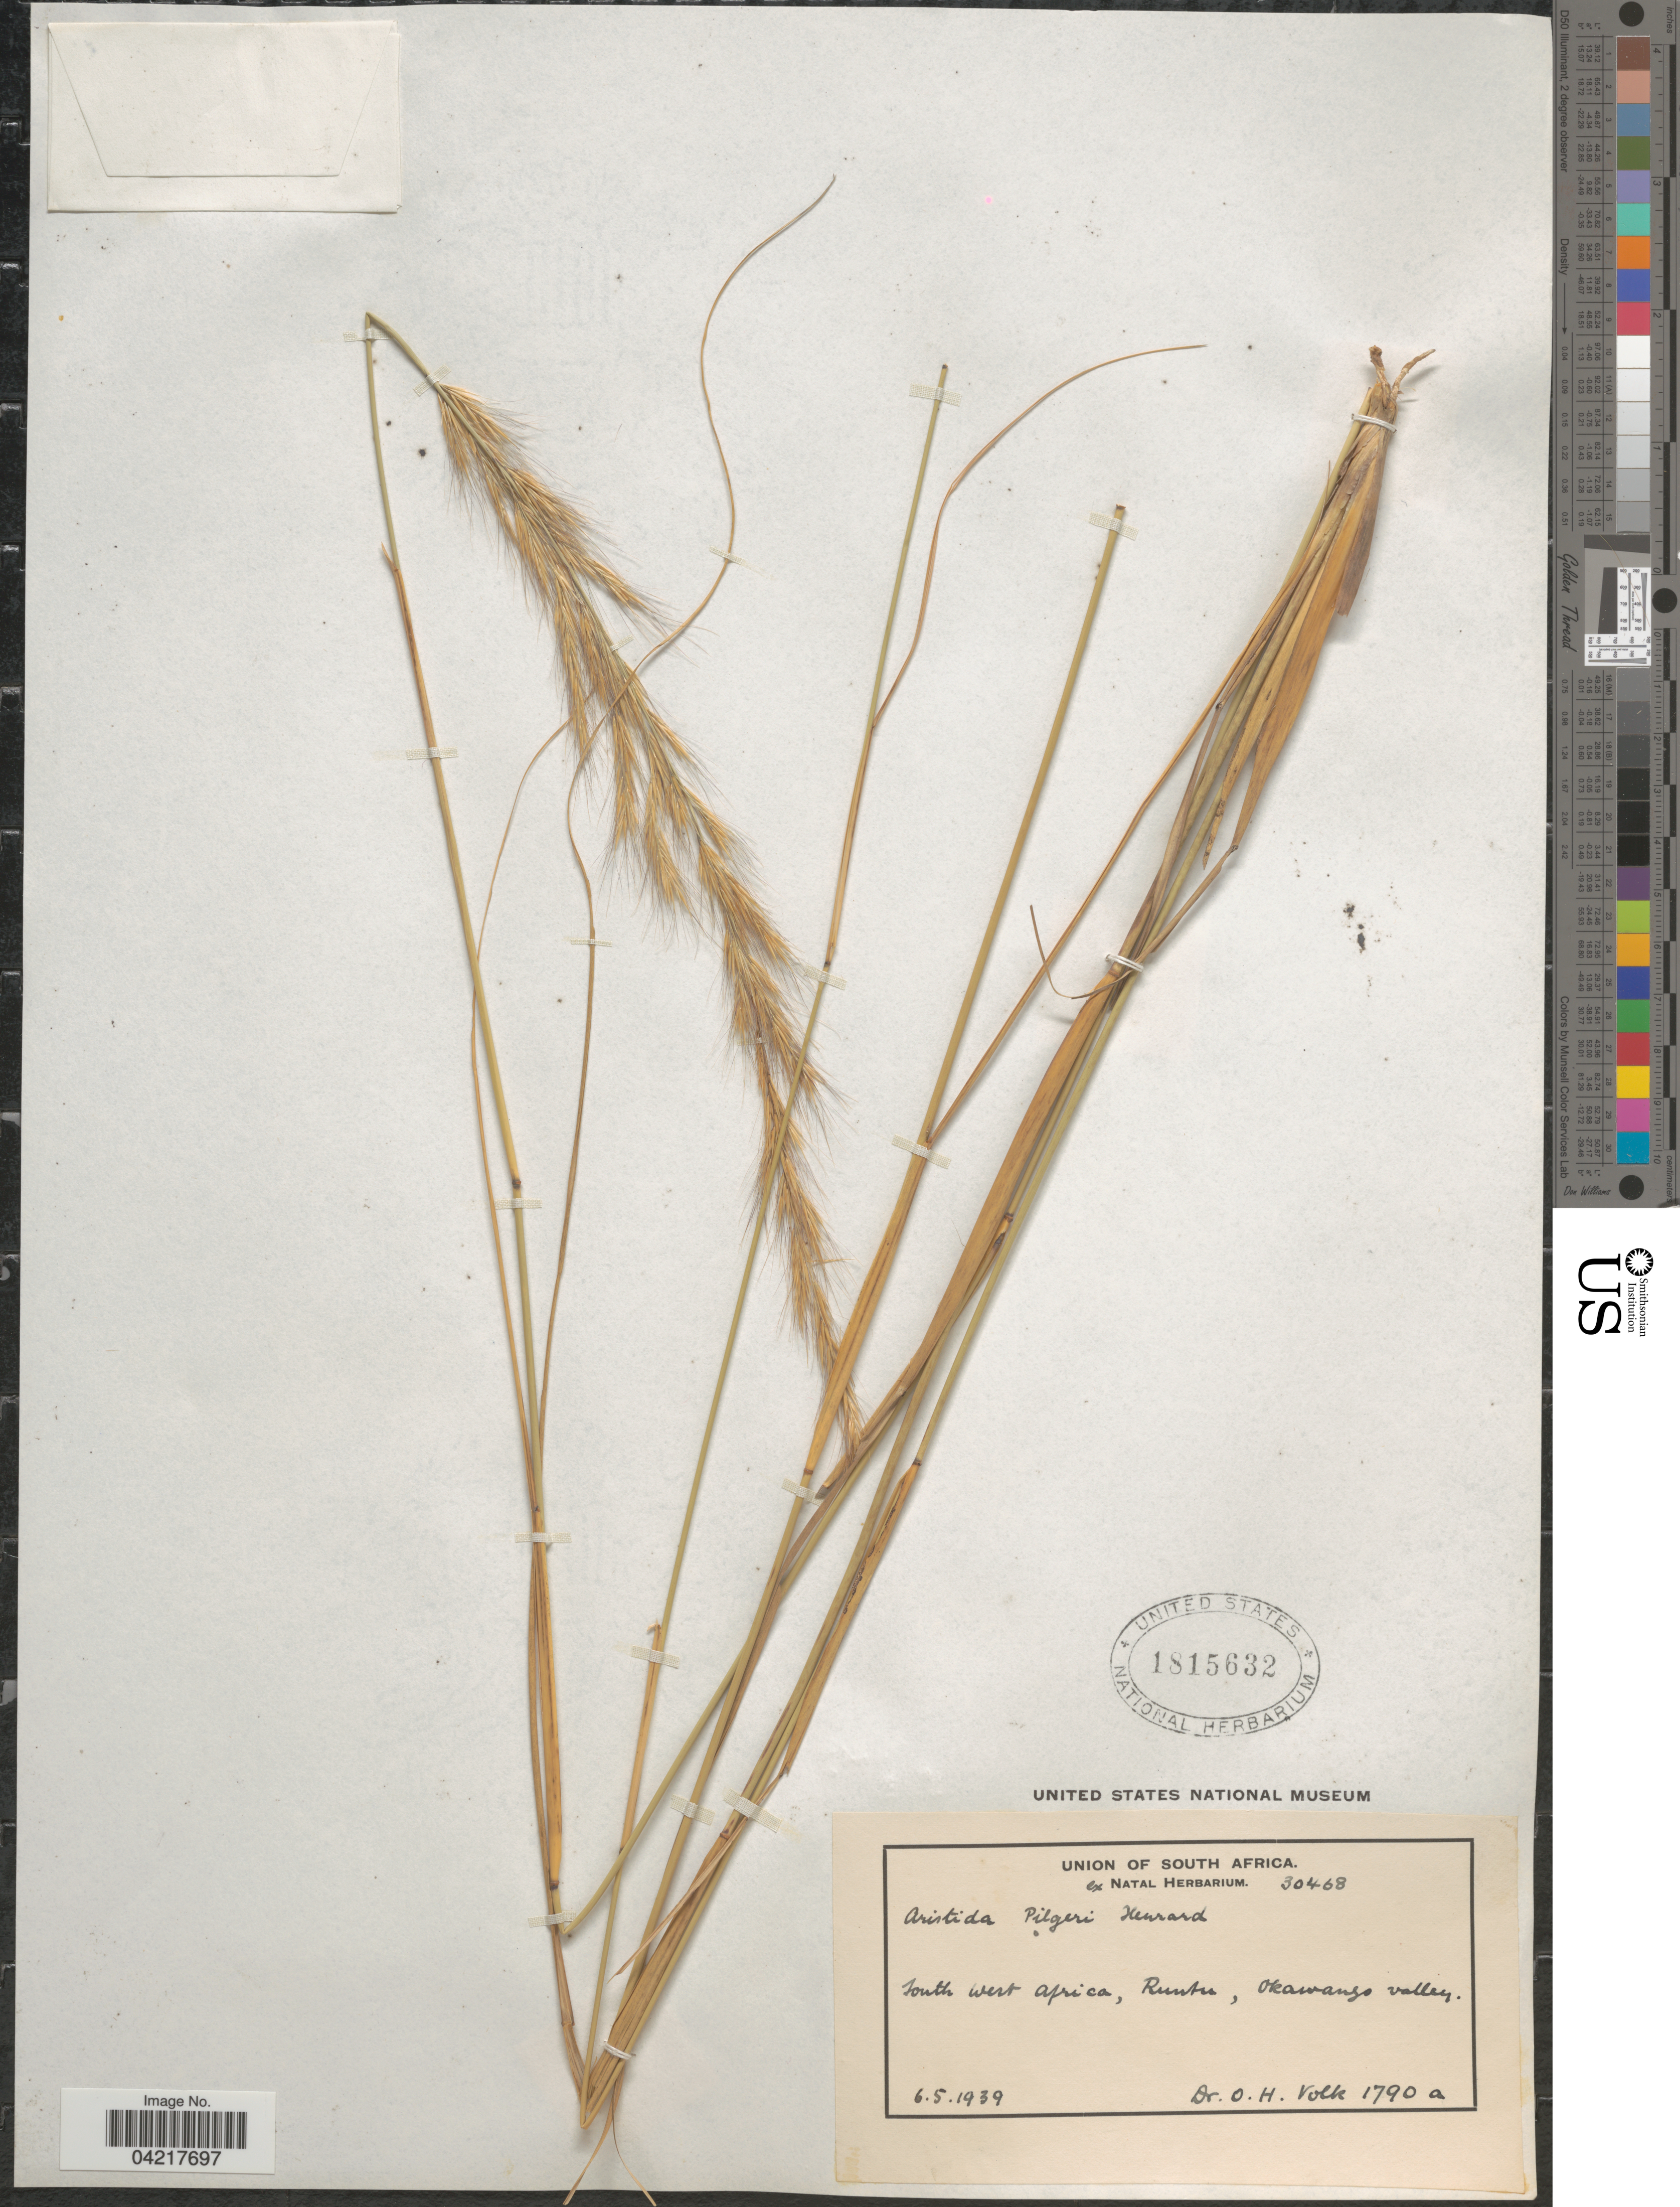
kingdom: Plantae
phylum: Tracheophyta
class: Liliopsida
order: Poales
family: Poaceae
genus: Aristida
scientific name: Aristida pilgeri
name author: Henr.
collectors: O. Volk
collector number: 1790a/30468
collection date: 1939-05-06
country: Namibia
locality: South West Africa, Runtu, Okavango valley.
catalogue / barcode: US 1815632